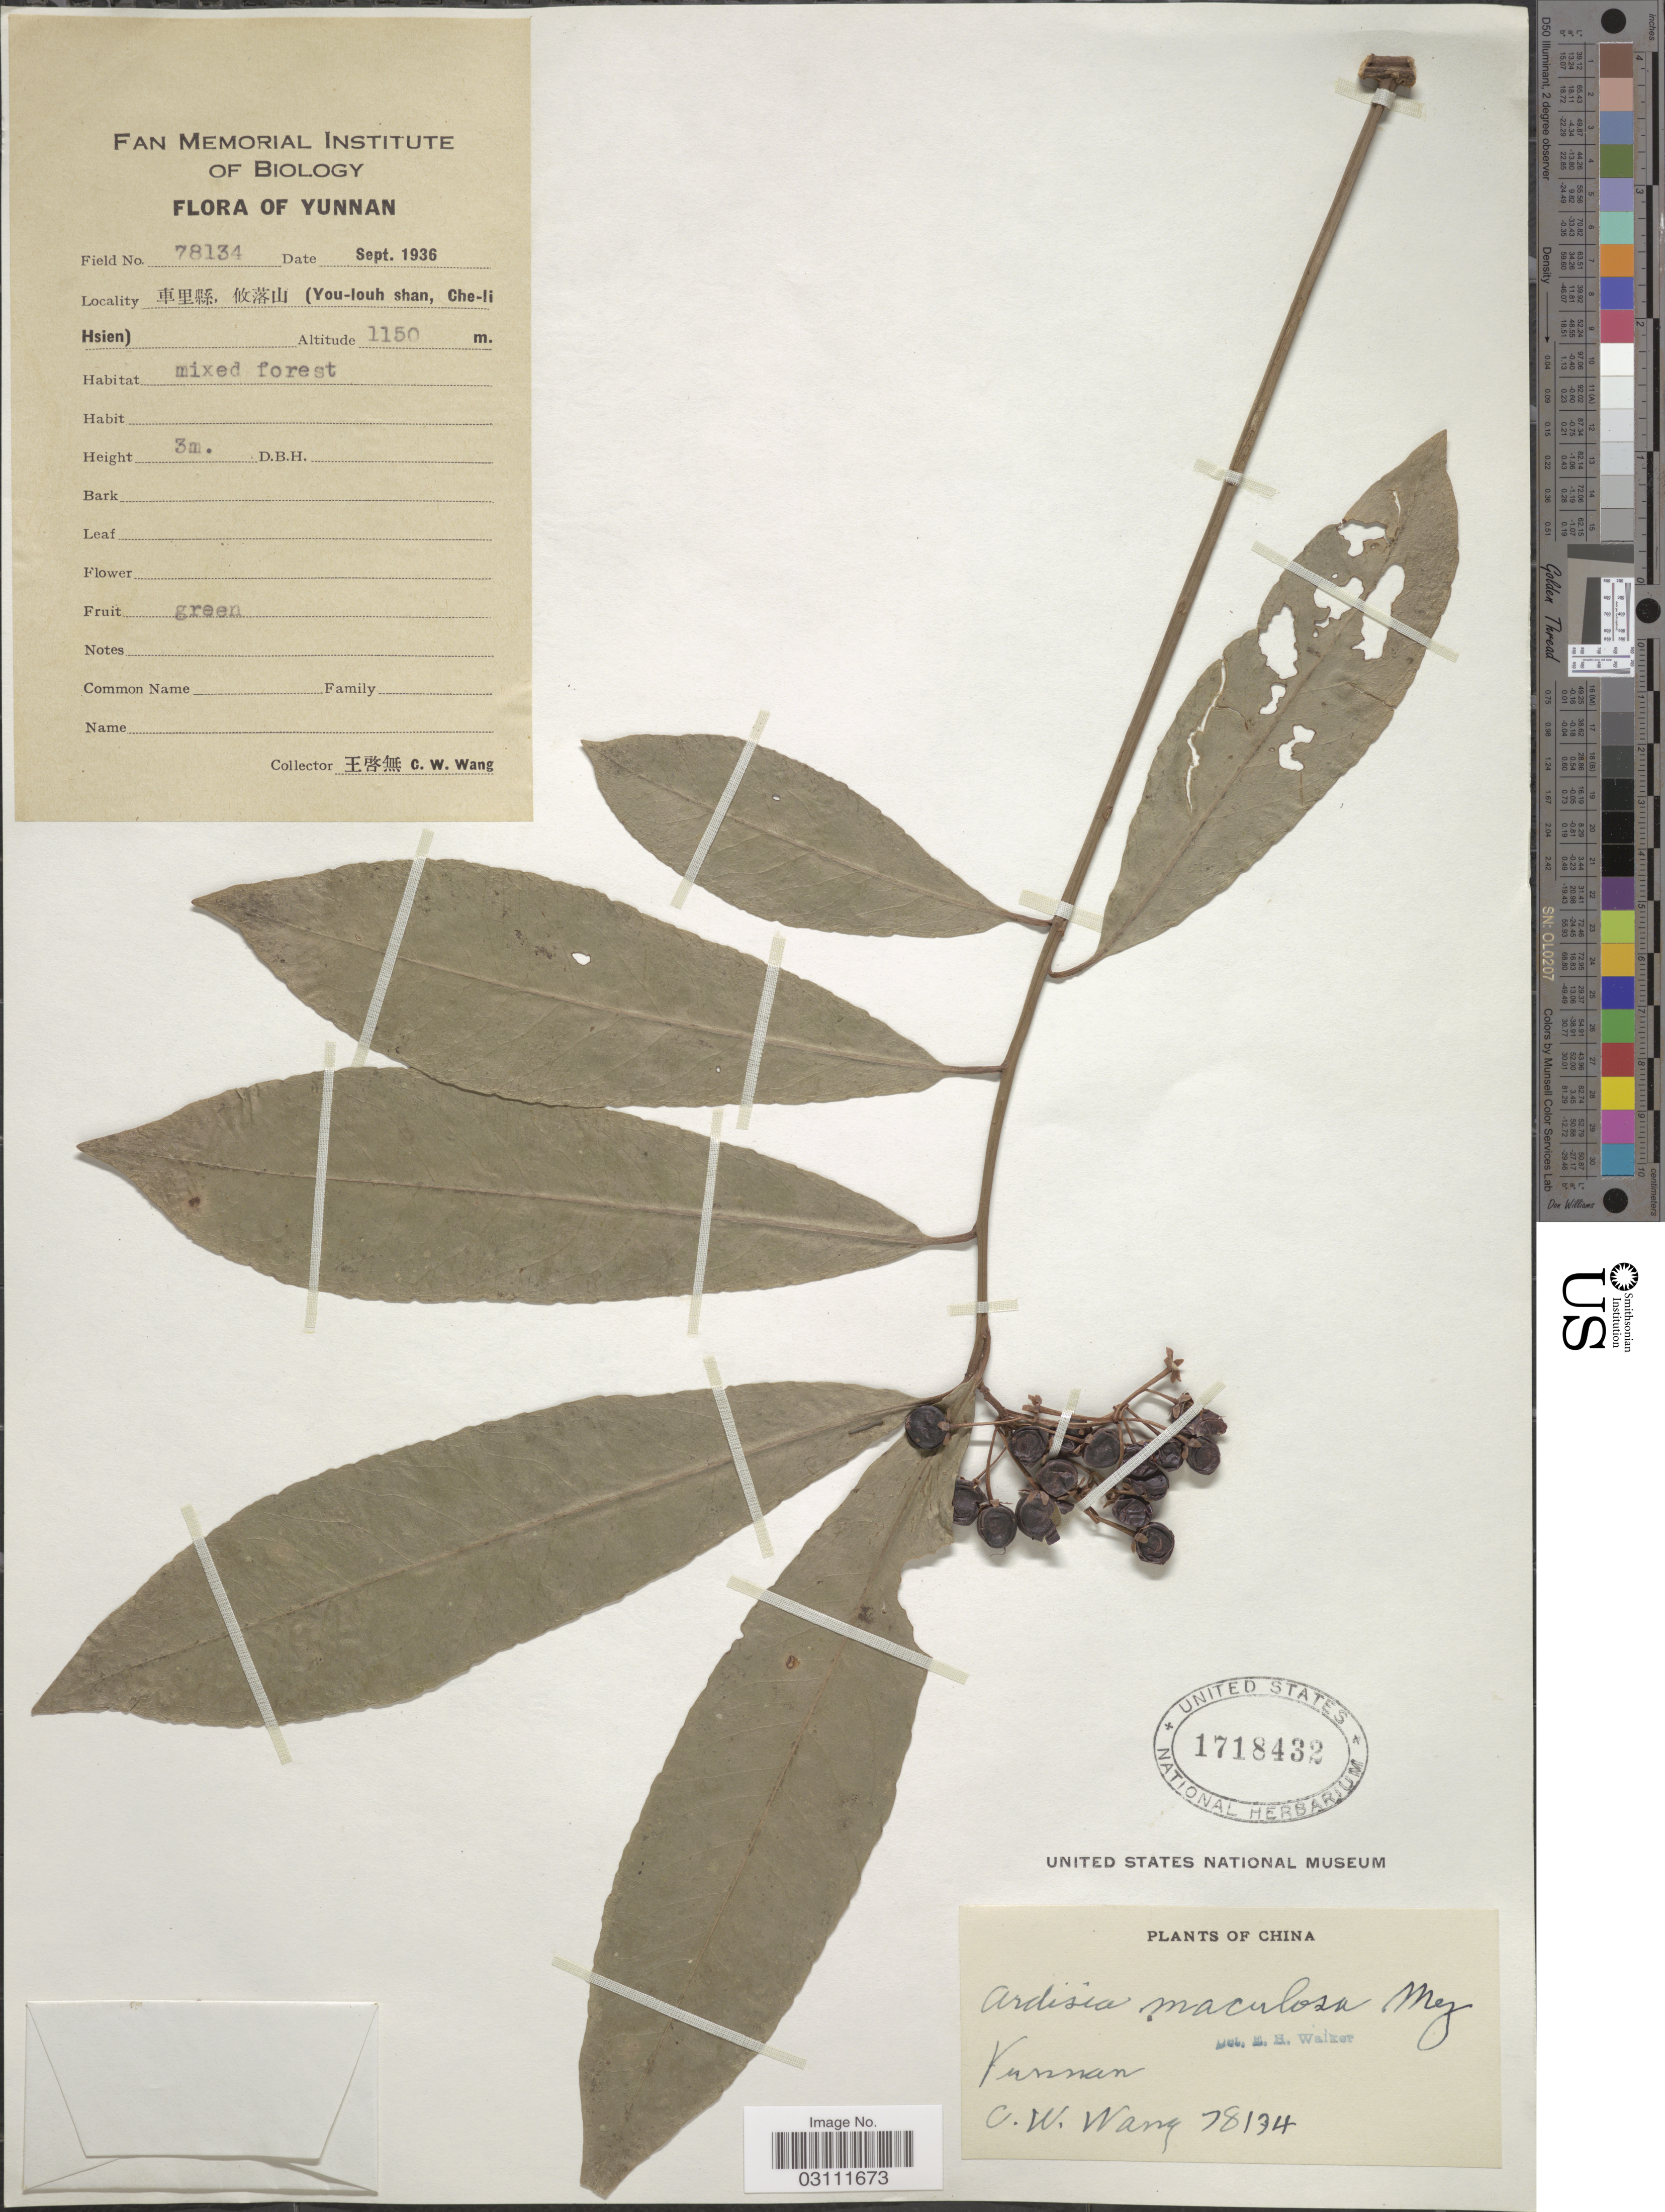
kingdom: Plantae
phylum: Tracheophyta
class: Magnoliopsida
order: Ericales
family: Primulaceae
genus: Ardisia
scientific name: Ardisia maculosa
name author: Mez in Engl.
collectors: C. W. Wang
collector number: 78134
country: China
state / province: Yunnan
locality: You-louh shan, Che-li.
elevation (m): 1150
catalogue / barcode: US 1718432